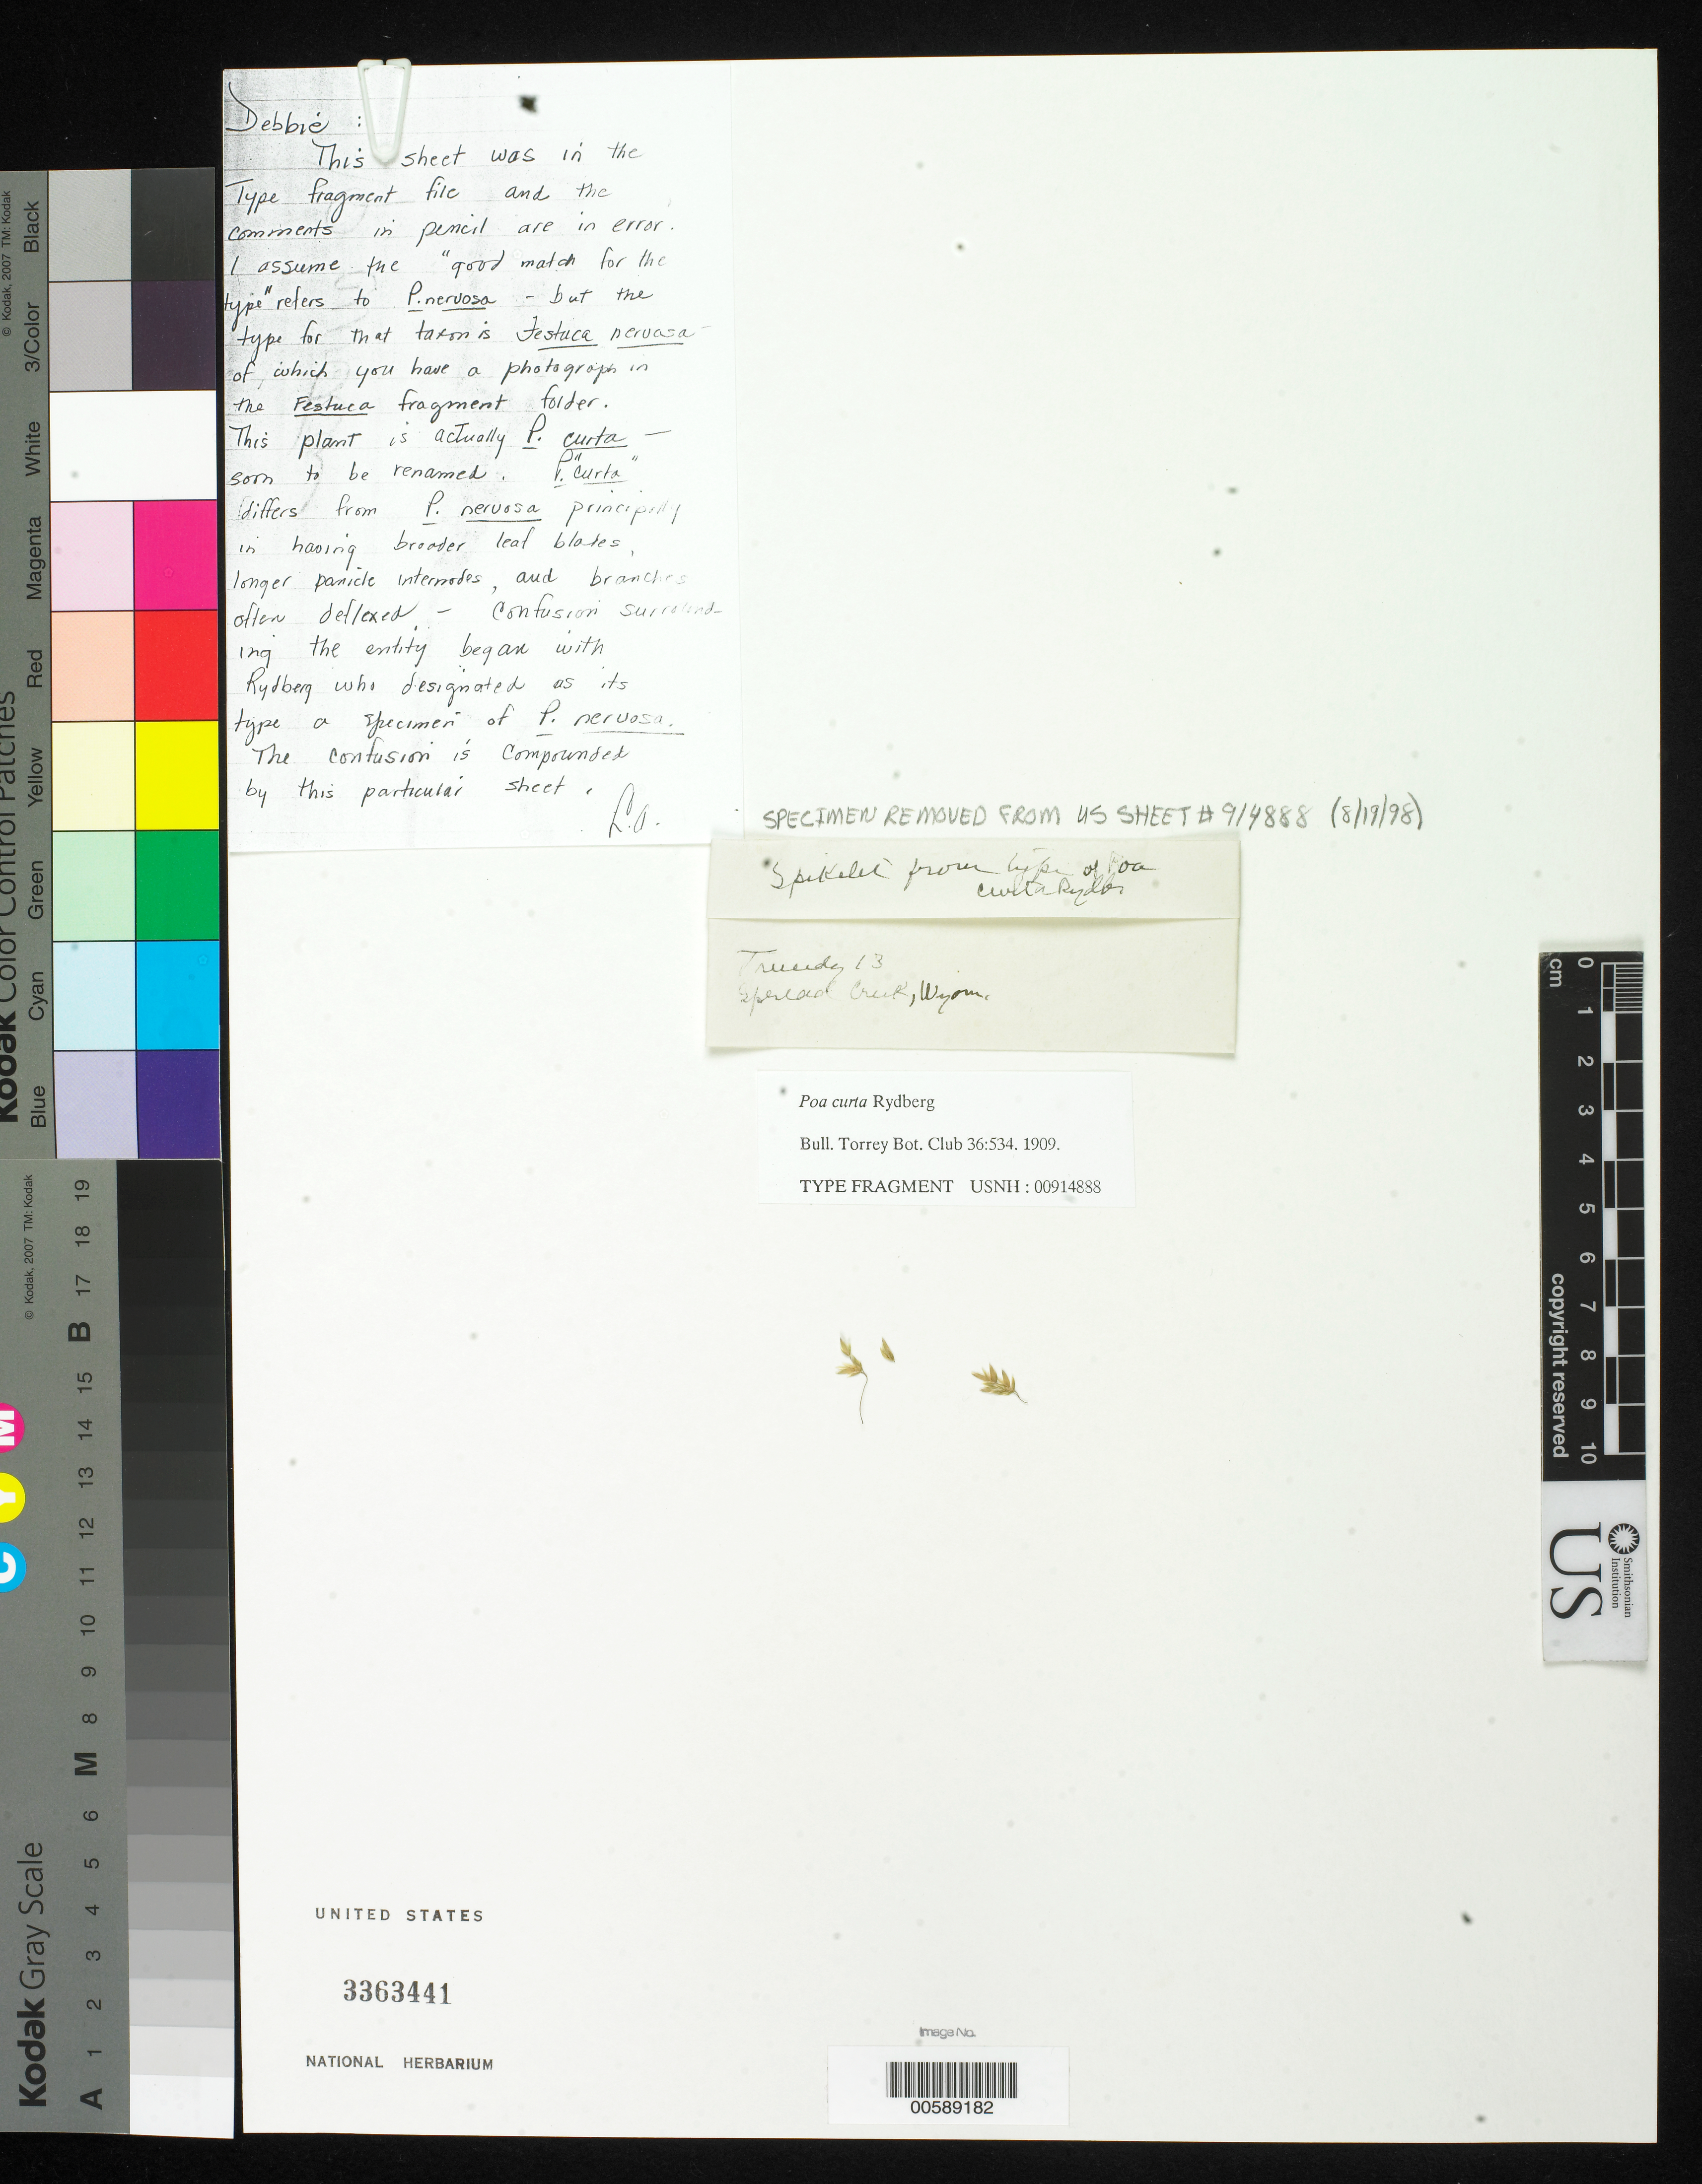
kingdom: Plantae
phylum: Tracheophyta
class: Liliopsida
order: Poales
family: Poaceae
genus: Poa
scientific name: Poa curta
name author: Rydb.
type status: Type Fragment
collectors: F. Tweedy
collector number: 13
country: United States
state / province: Wyoming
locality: Spread Creek.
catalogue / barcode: US 3363441